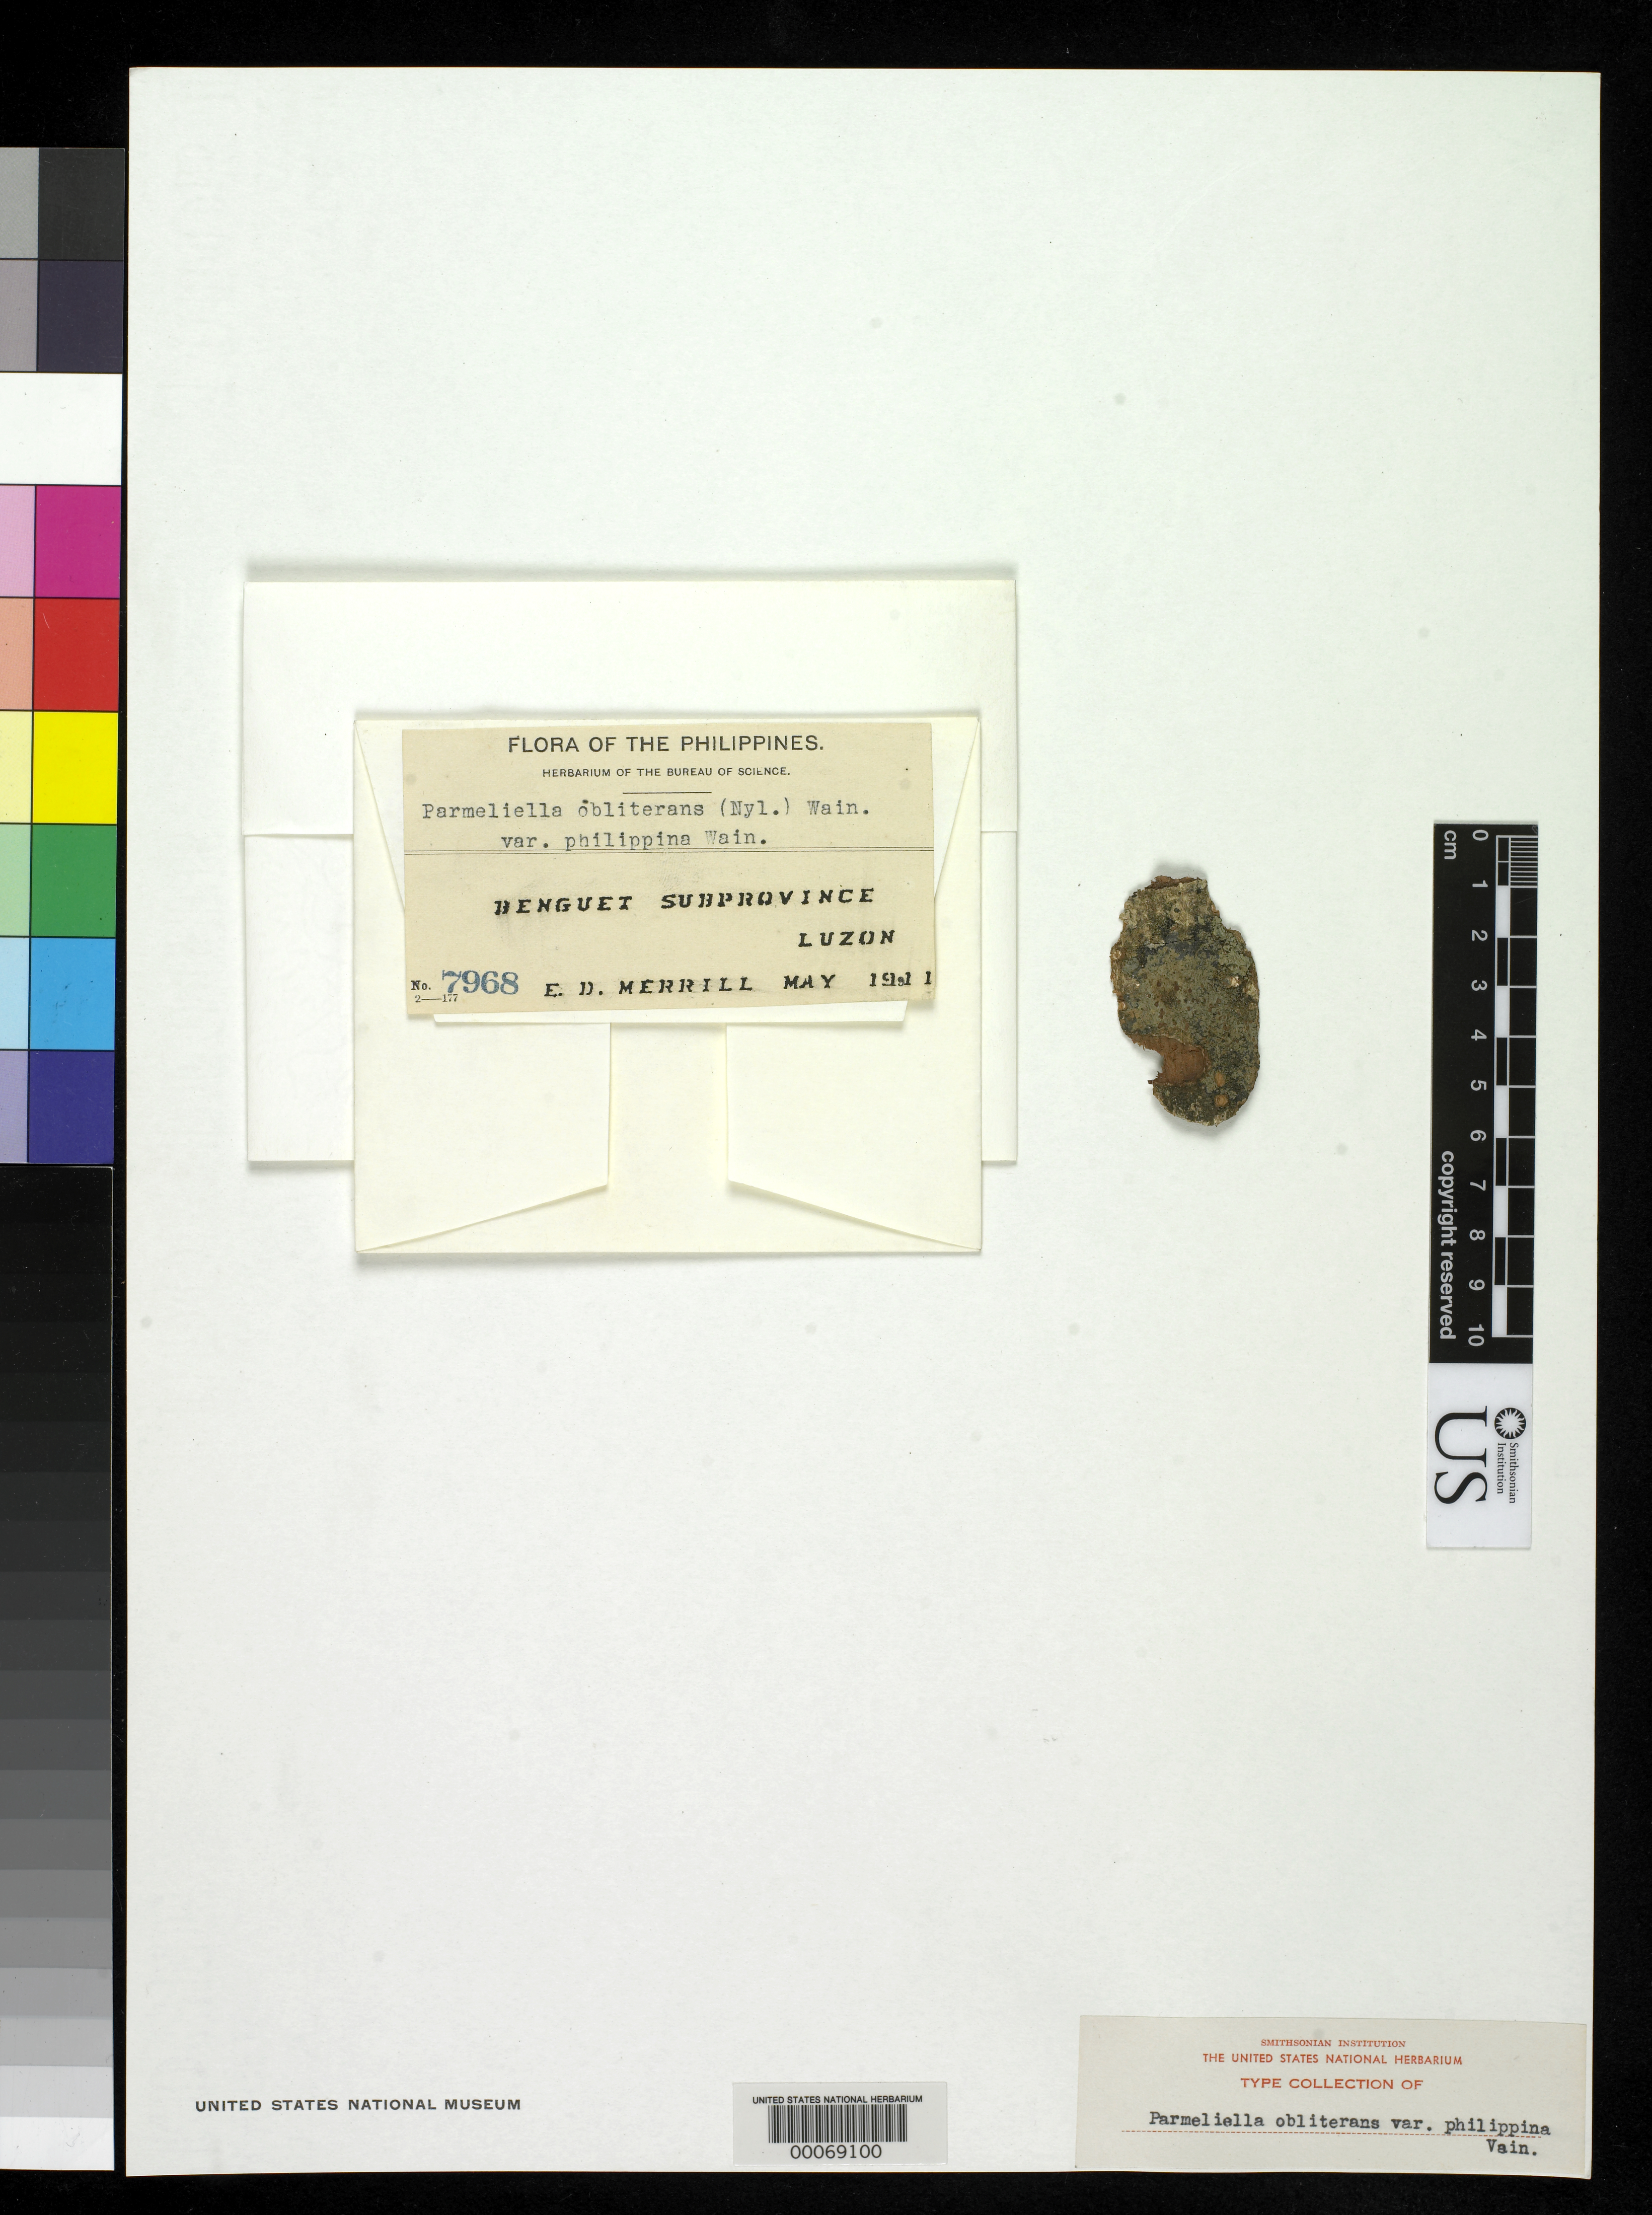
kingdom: Fungi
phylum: Ascomycota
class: Lecanoromycetes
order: Peltigerales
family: Pannariaceae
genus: Parmeliella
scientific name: Parmeliella obliterans var. philippina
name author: Vain.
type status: Isotype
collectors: E. D. Merrill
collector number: Bur. Sci. 7968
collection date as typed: May 1911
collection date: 1911-05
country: Philippines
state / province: Cordillera (Administrative Region)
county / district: Benguet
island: Luzon